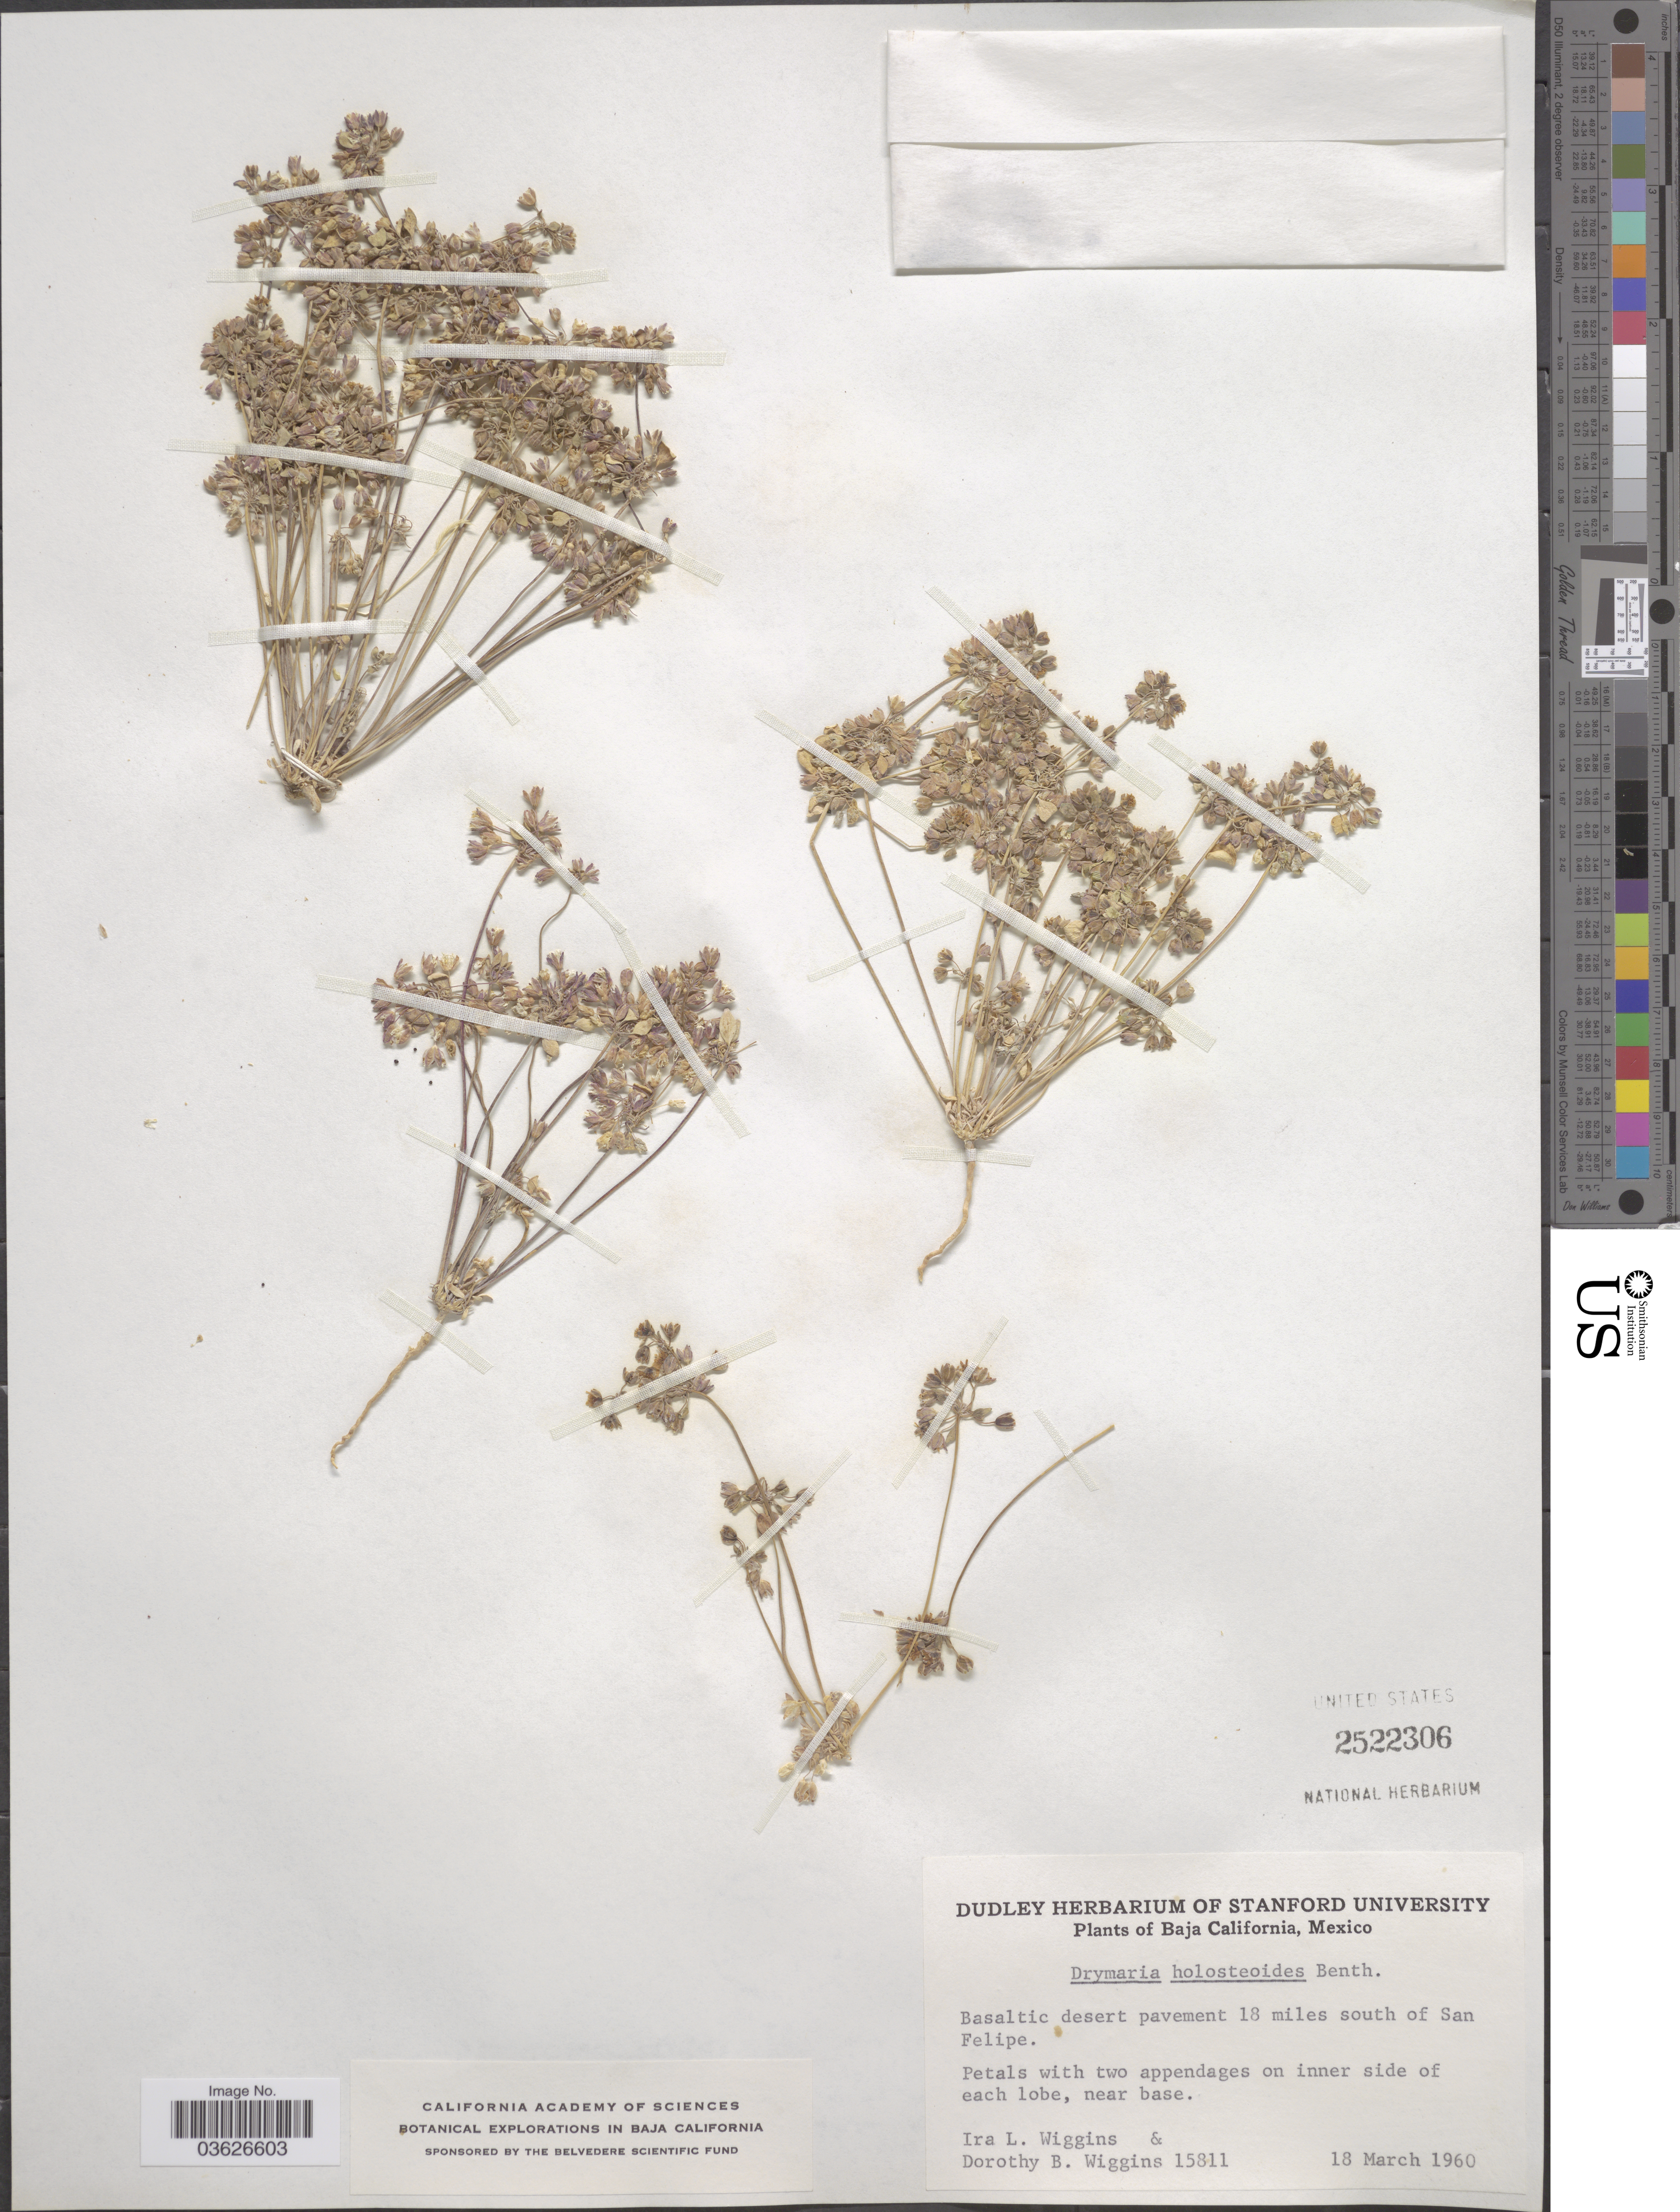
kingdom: Plantae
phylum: Tracheophyta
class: Magnoliopsida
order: Caryophyllales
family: Caryophyllaceae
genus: Drymaria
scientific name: Drymaria holosteoides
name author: Benth.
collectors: I. L. Wiggins & D. B. Wiggins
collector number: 15811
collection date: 1960-03-18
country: Mexico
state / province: Baja California Norte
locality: Basaltic desert pavement 18 miles south of San Felipe.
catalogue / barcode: US 2522306